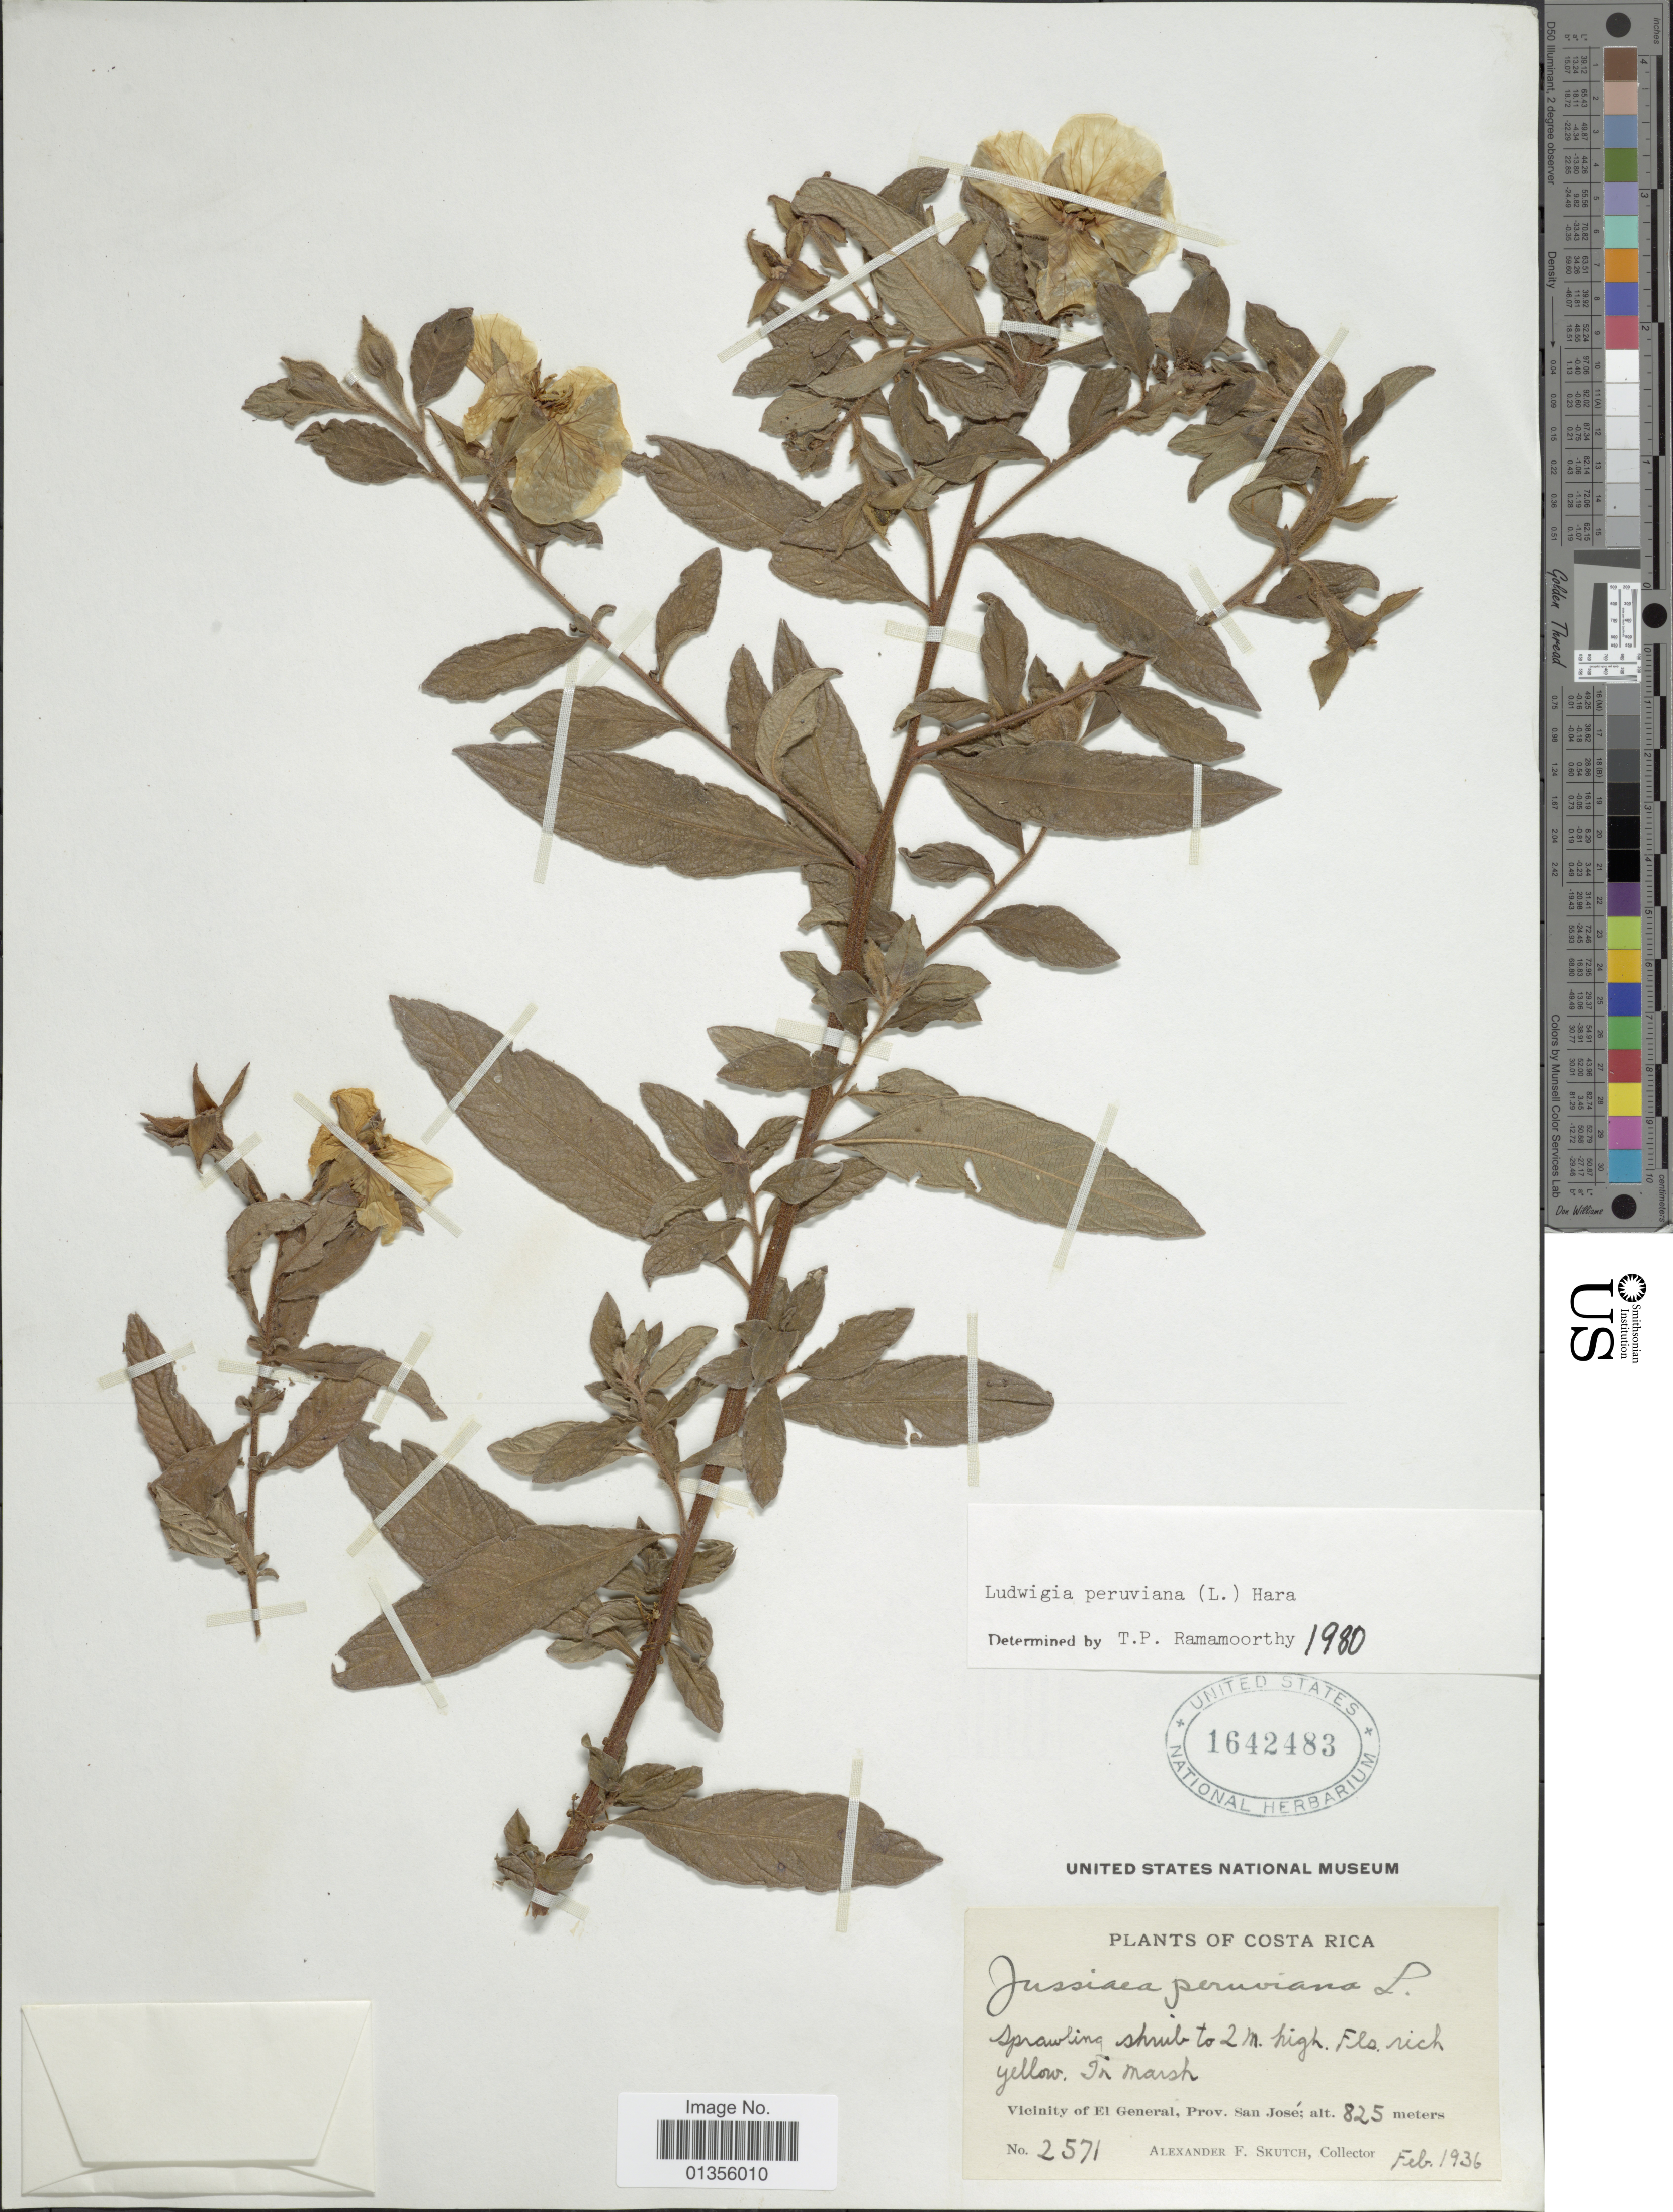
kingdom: Plantae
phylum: Tracheophyta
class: Magnoliopsida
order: Myrtales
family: Onagraceae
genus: Ludwigia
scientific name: Ludwigia peruviana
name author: (L.) H. Hara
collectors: A. F. Skutch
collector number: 2571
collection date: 1936-02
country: Costa Rica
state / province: San José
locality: Vicinity of El General, Prov. San José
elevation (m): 825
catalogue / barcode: US 1642483